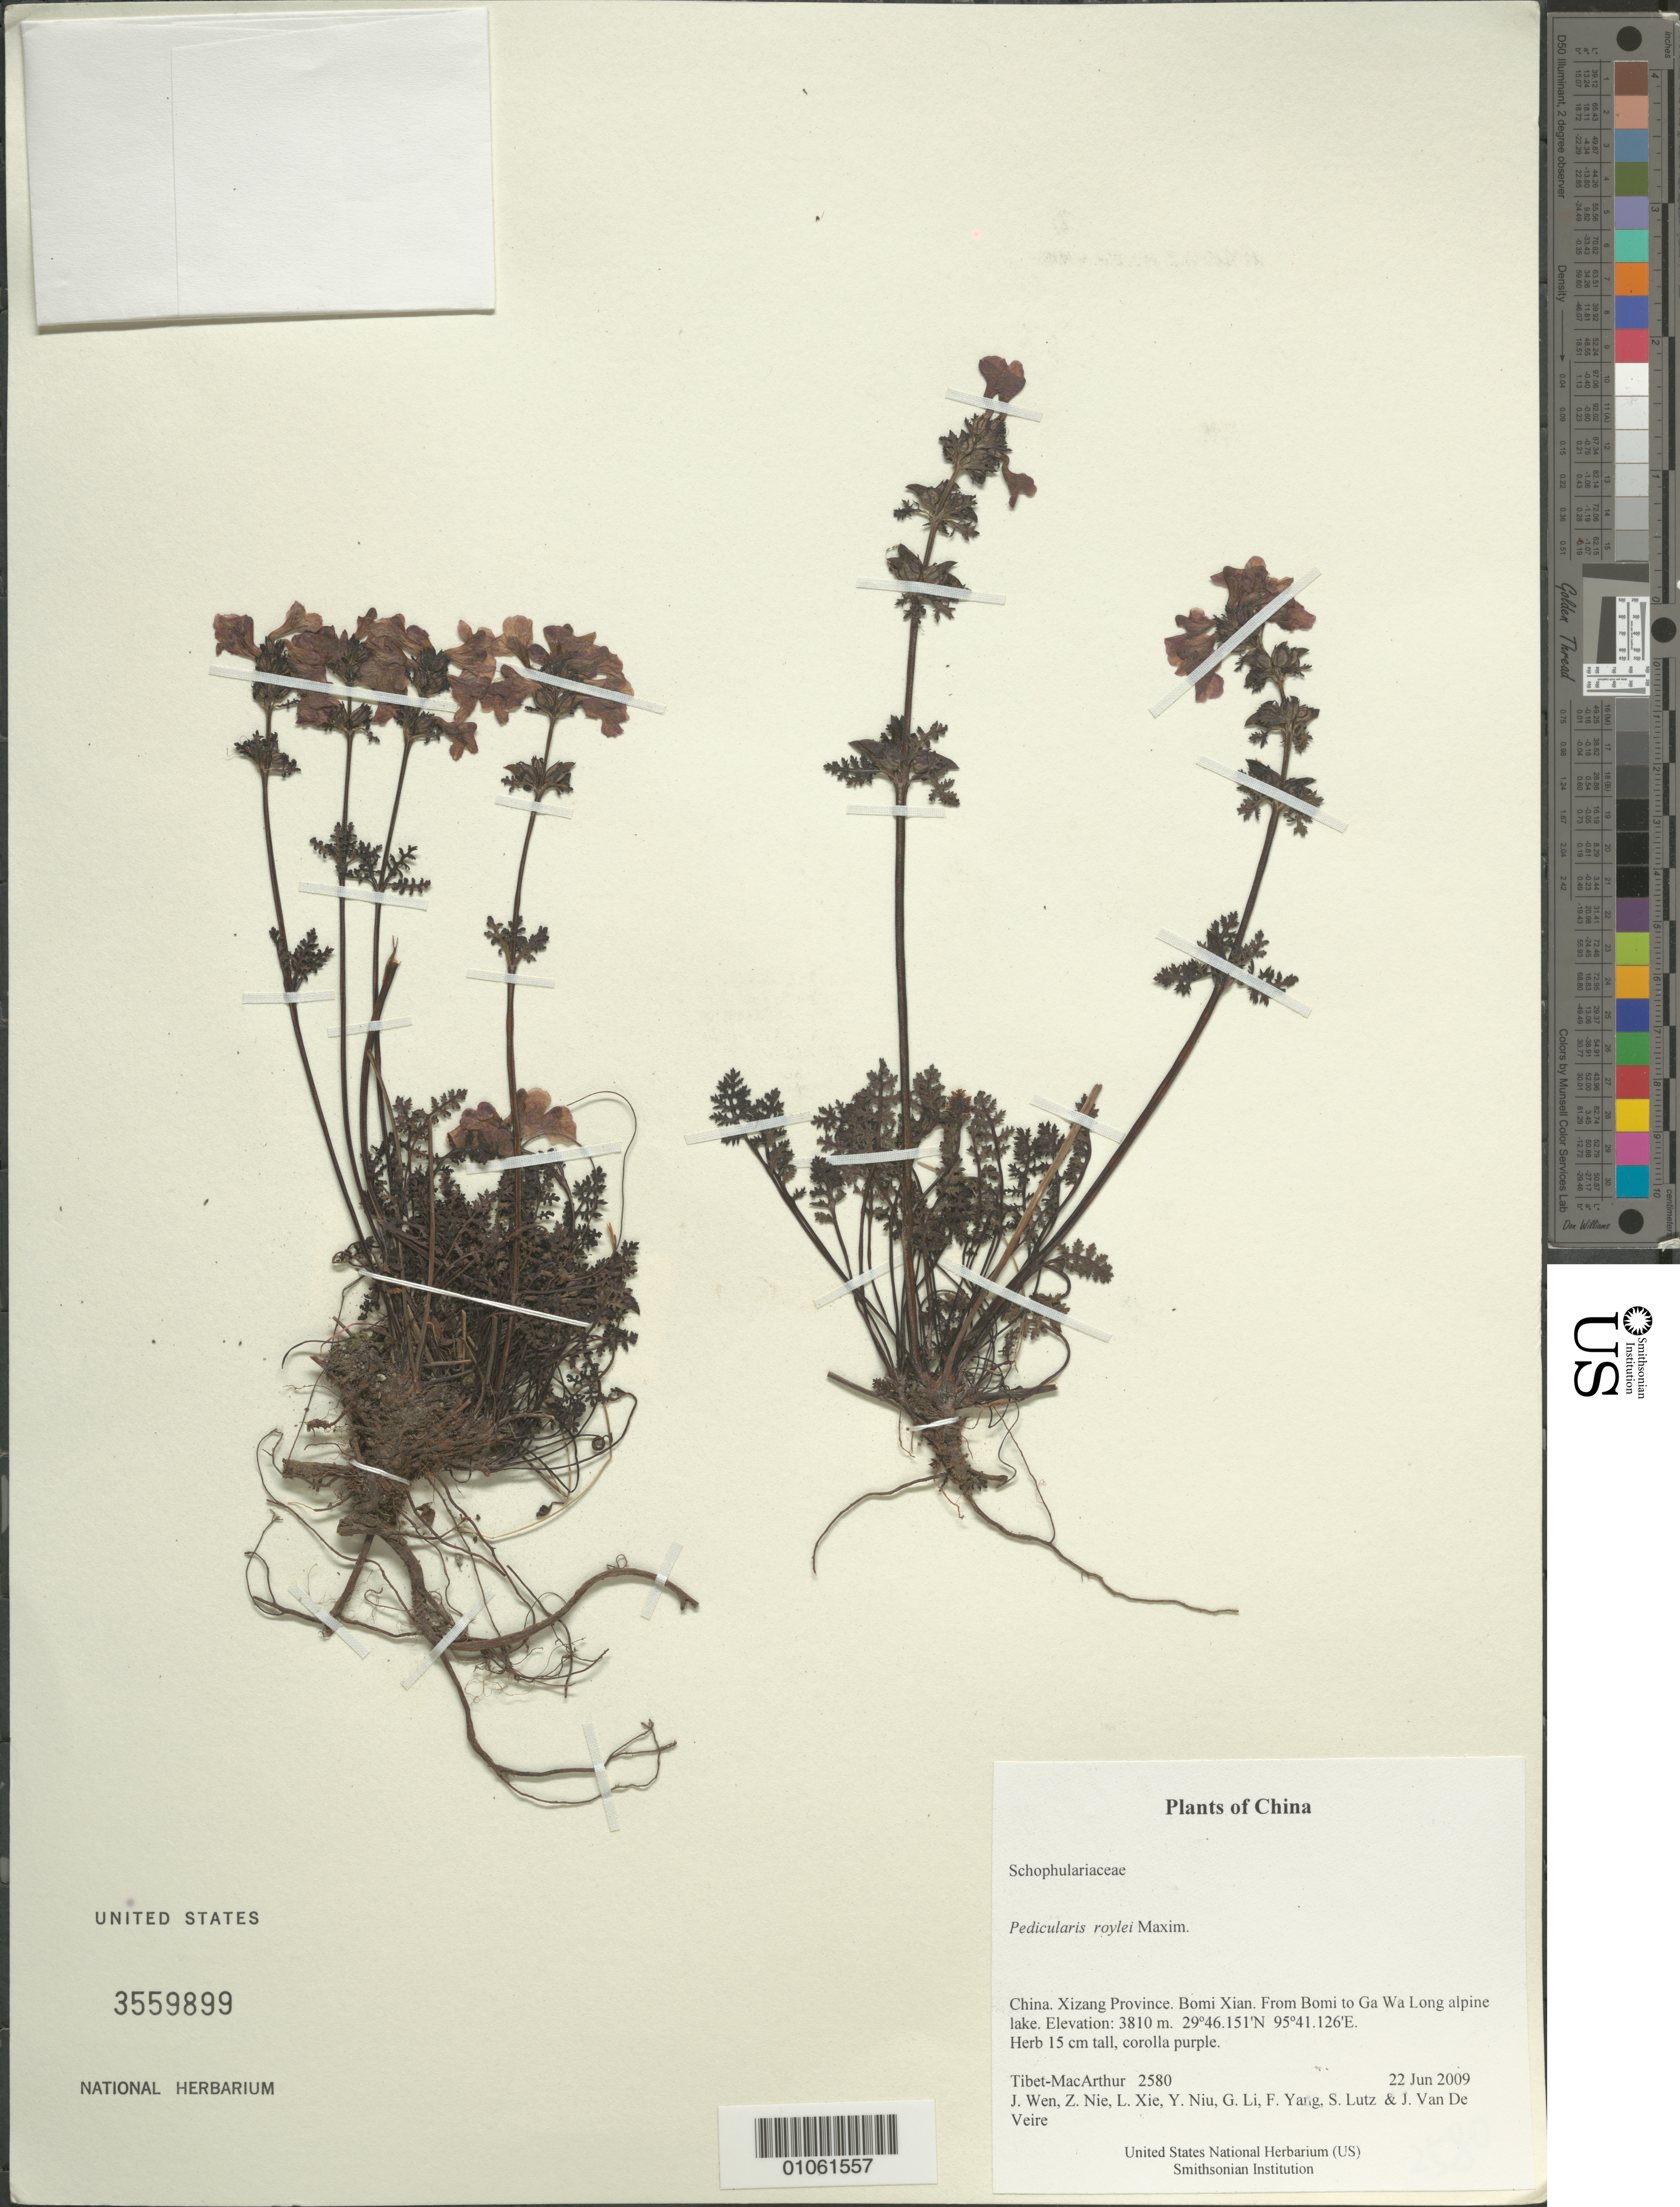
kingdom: Plantae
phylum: Tracheophyta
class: Magnoliopsida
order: Lamiales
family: Orobanchaceae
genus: Pedicularis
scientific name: Pedicularis roylei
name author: Maxim.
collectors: Tibet-MacArthur, J. Wen, Z. Nie, L. Xie, Y. Niu, G. Li, F. Yang, S. Lutz & J. Van De Veire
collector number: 2580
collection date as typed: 22 Jun 2009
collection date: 2009-06-22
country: China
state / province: Xizang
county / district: Bomi Xian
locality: From Bomi to Ga Wa Long alpine lake.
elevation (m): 3810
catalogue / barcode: US 3559899